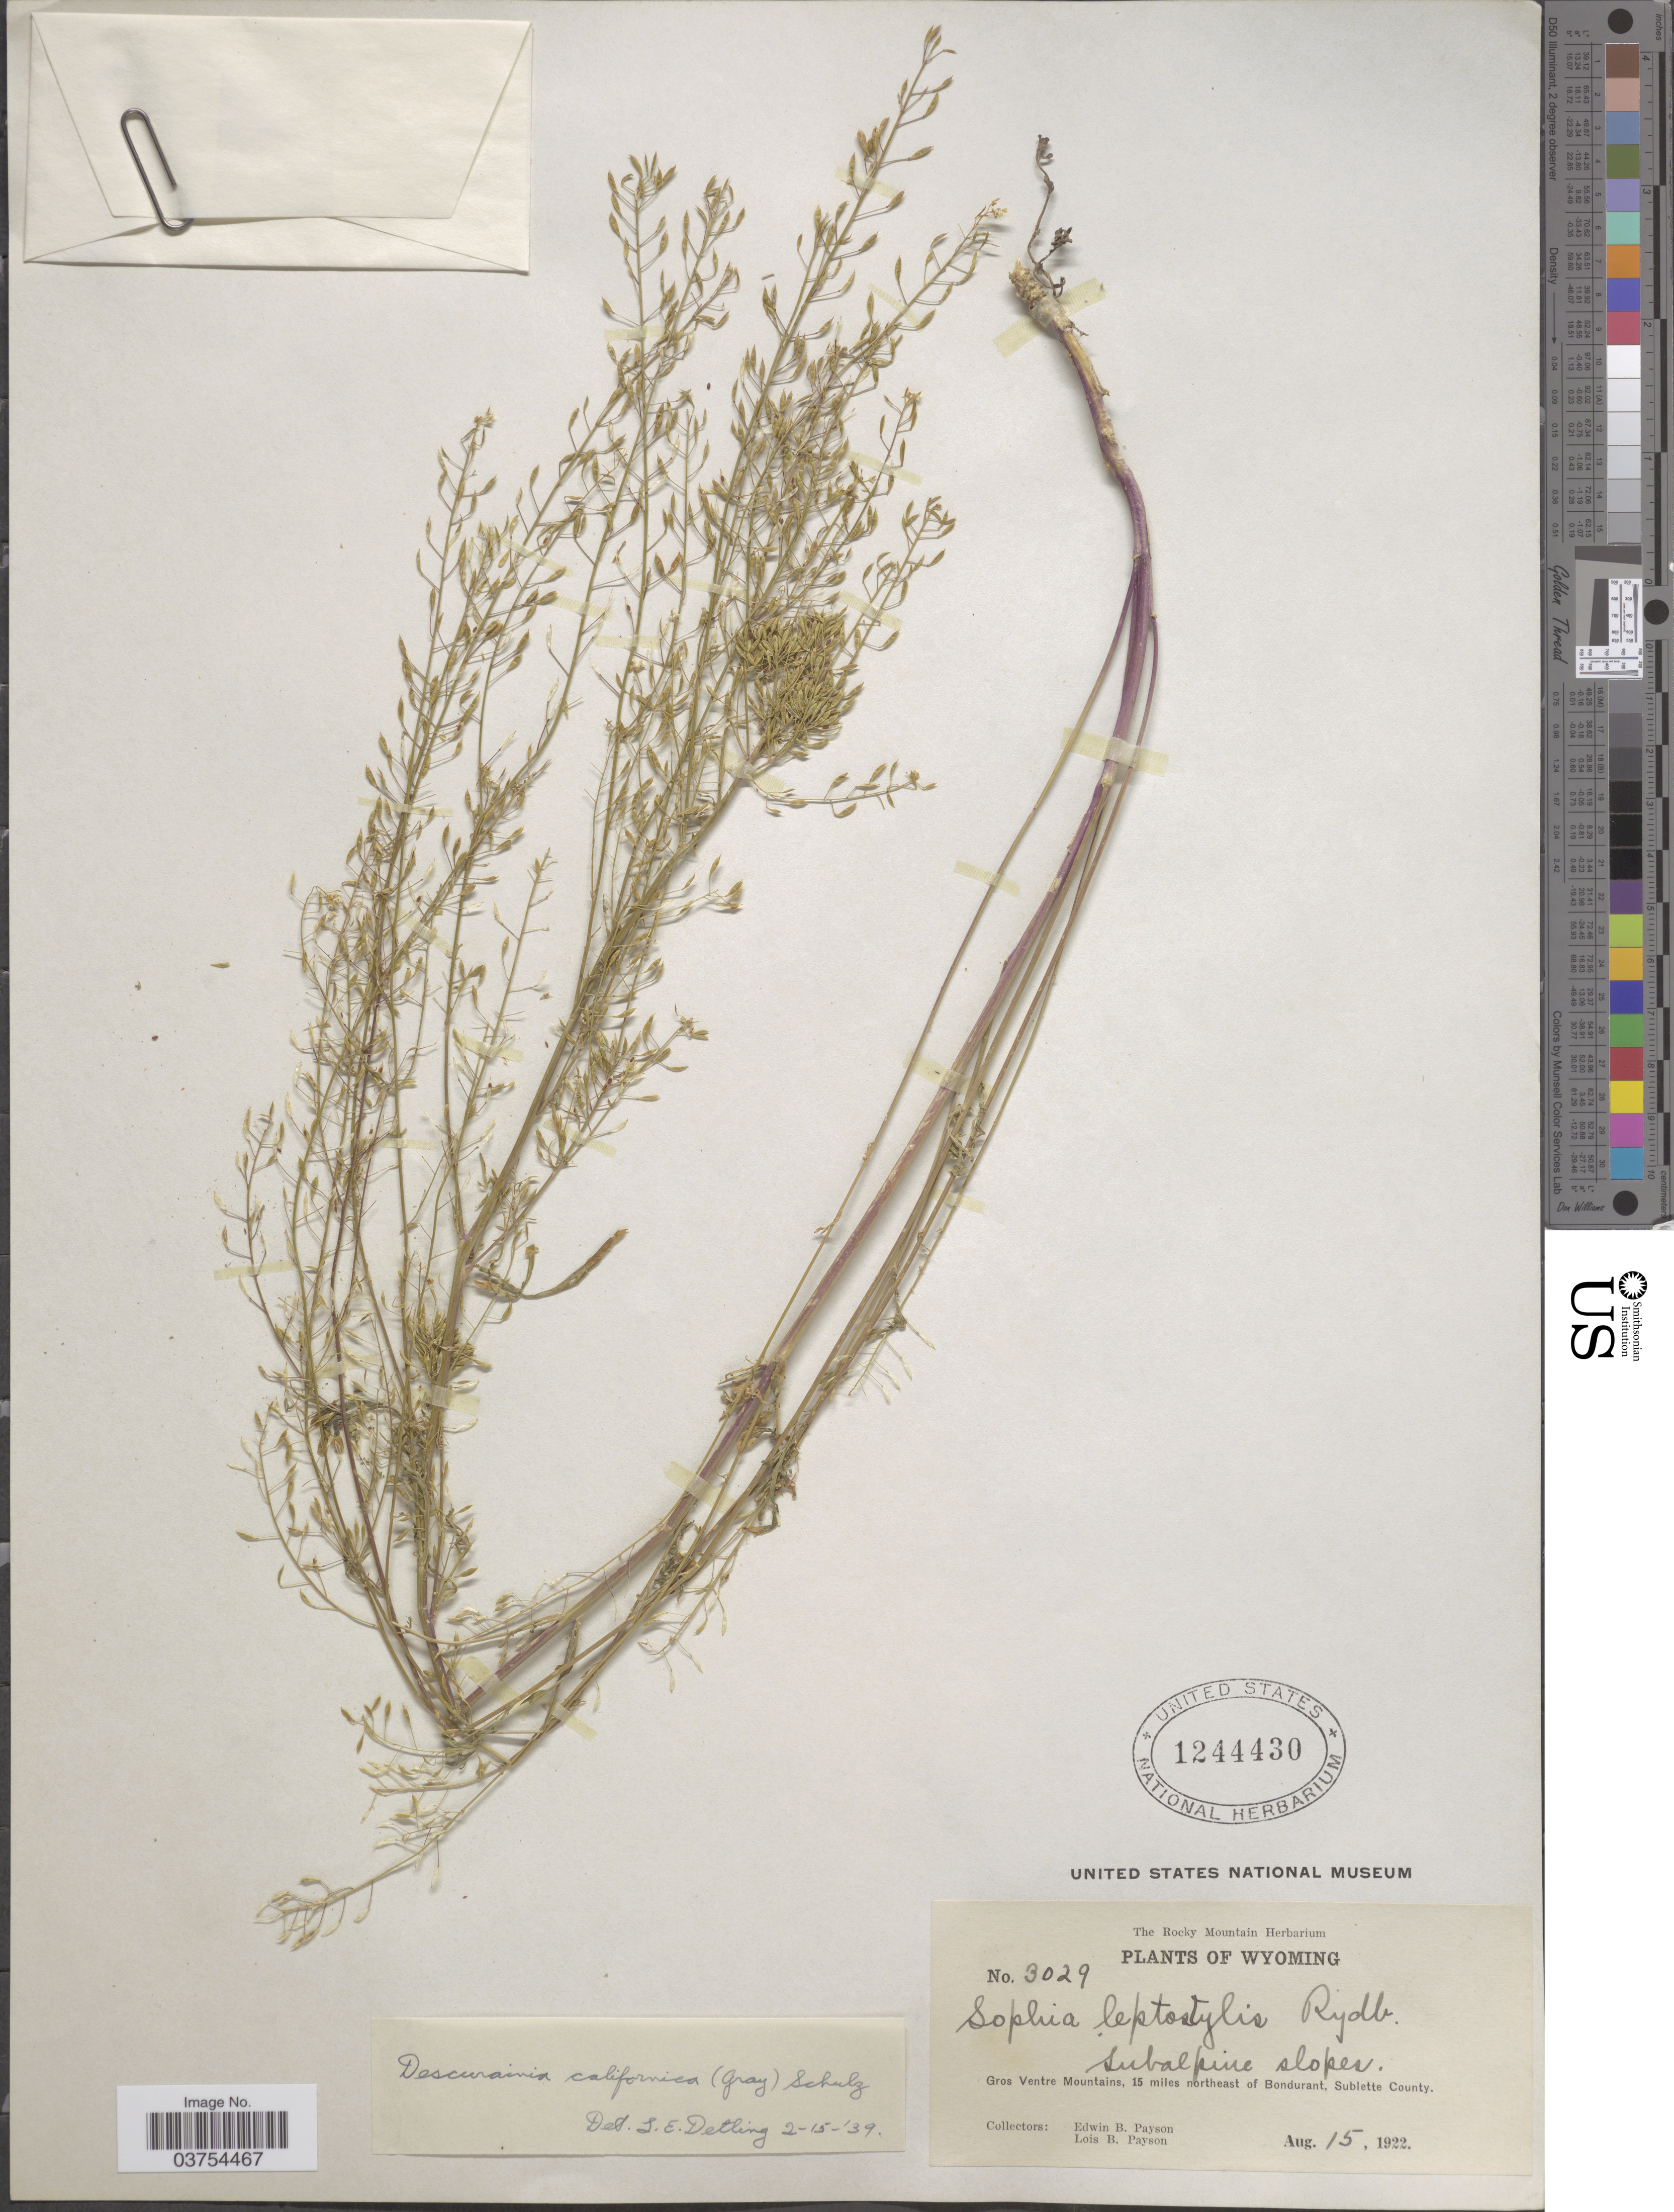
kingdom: Plantae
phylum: Tracheophyta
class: Magnoliopsida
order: Brassicales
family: Brassicaceae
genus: Descurainia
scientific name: Descurainia californica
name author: (A. Gray) O.E. Schulz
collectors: E. B. Payson & L. Payson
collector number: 3029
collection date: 1922-08-15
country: United States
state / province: Wyoming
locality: Subalpine slopes. Gros Ventre Mountains, 15 miles northeast of Bondurant. Sublette County.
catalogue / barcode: US 1244430